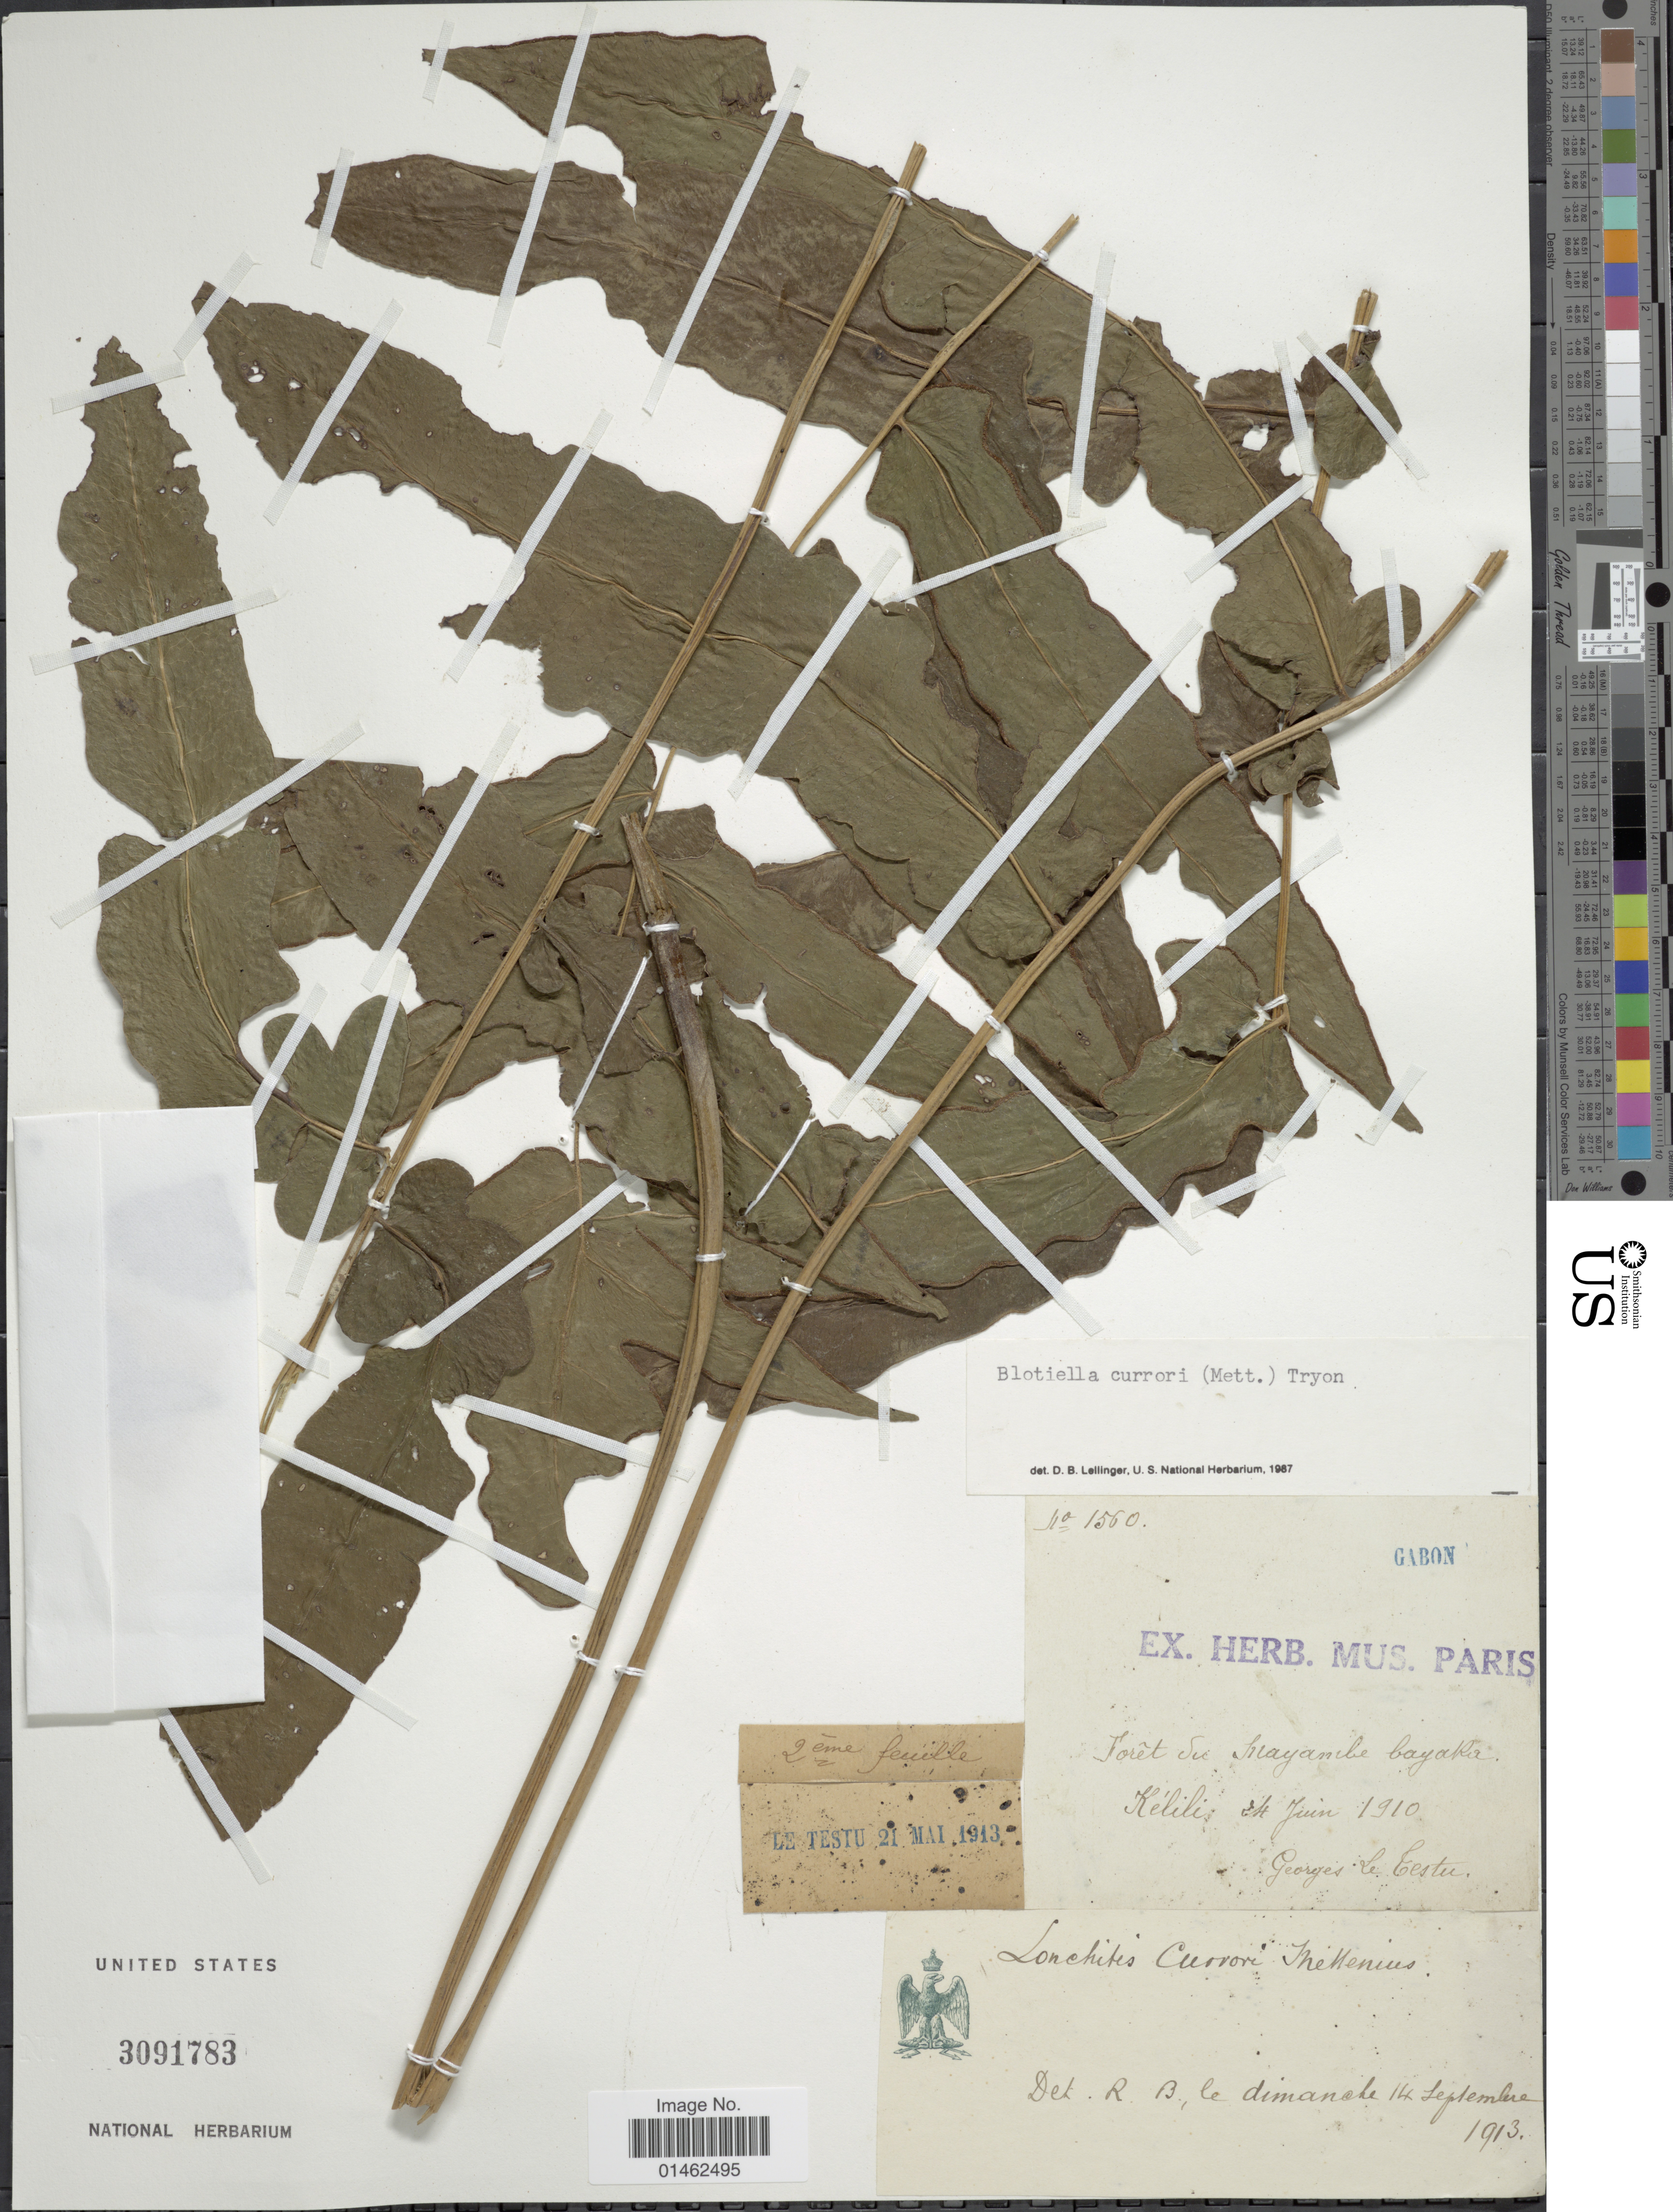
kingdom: Plantae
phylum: Tracheophyta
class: Polypodiopsida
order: Polypodiales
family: Dennstaedtiaceae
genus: Blotiella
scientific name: Blotiella currorii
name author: Hook.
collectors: G. Le Testu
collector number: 1560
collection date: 1910-06-24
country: Gabon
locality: Forêt du Mayambe bayaka Kelilis [interpreted]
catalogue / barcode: US 3091783